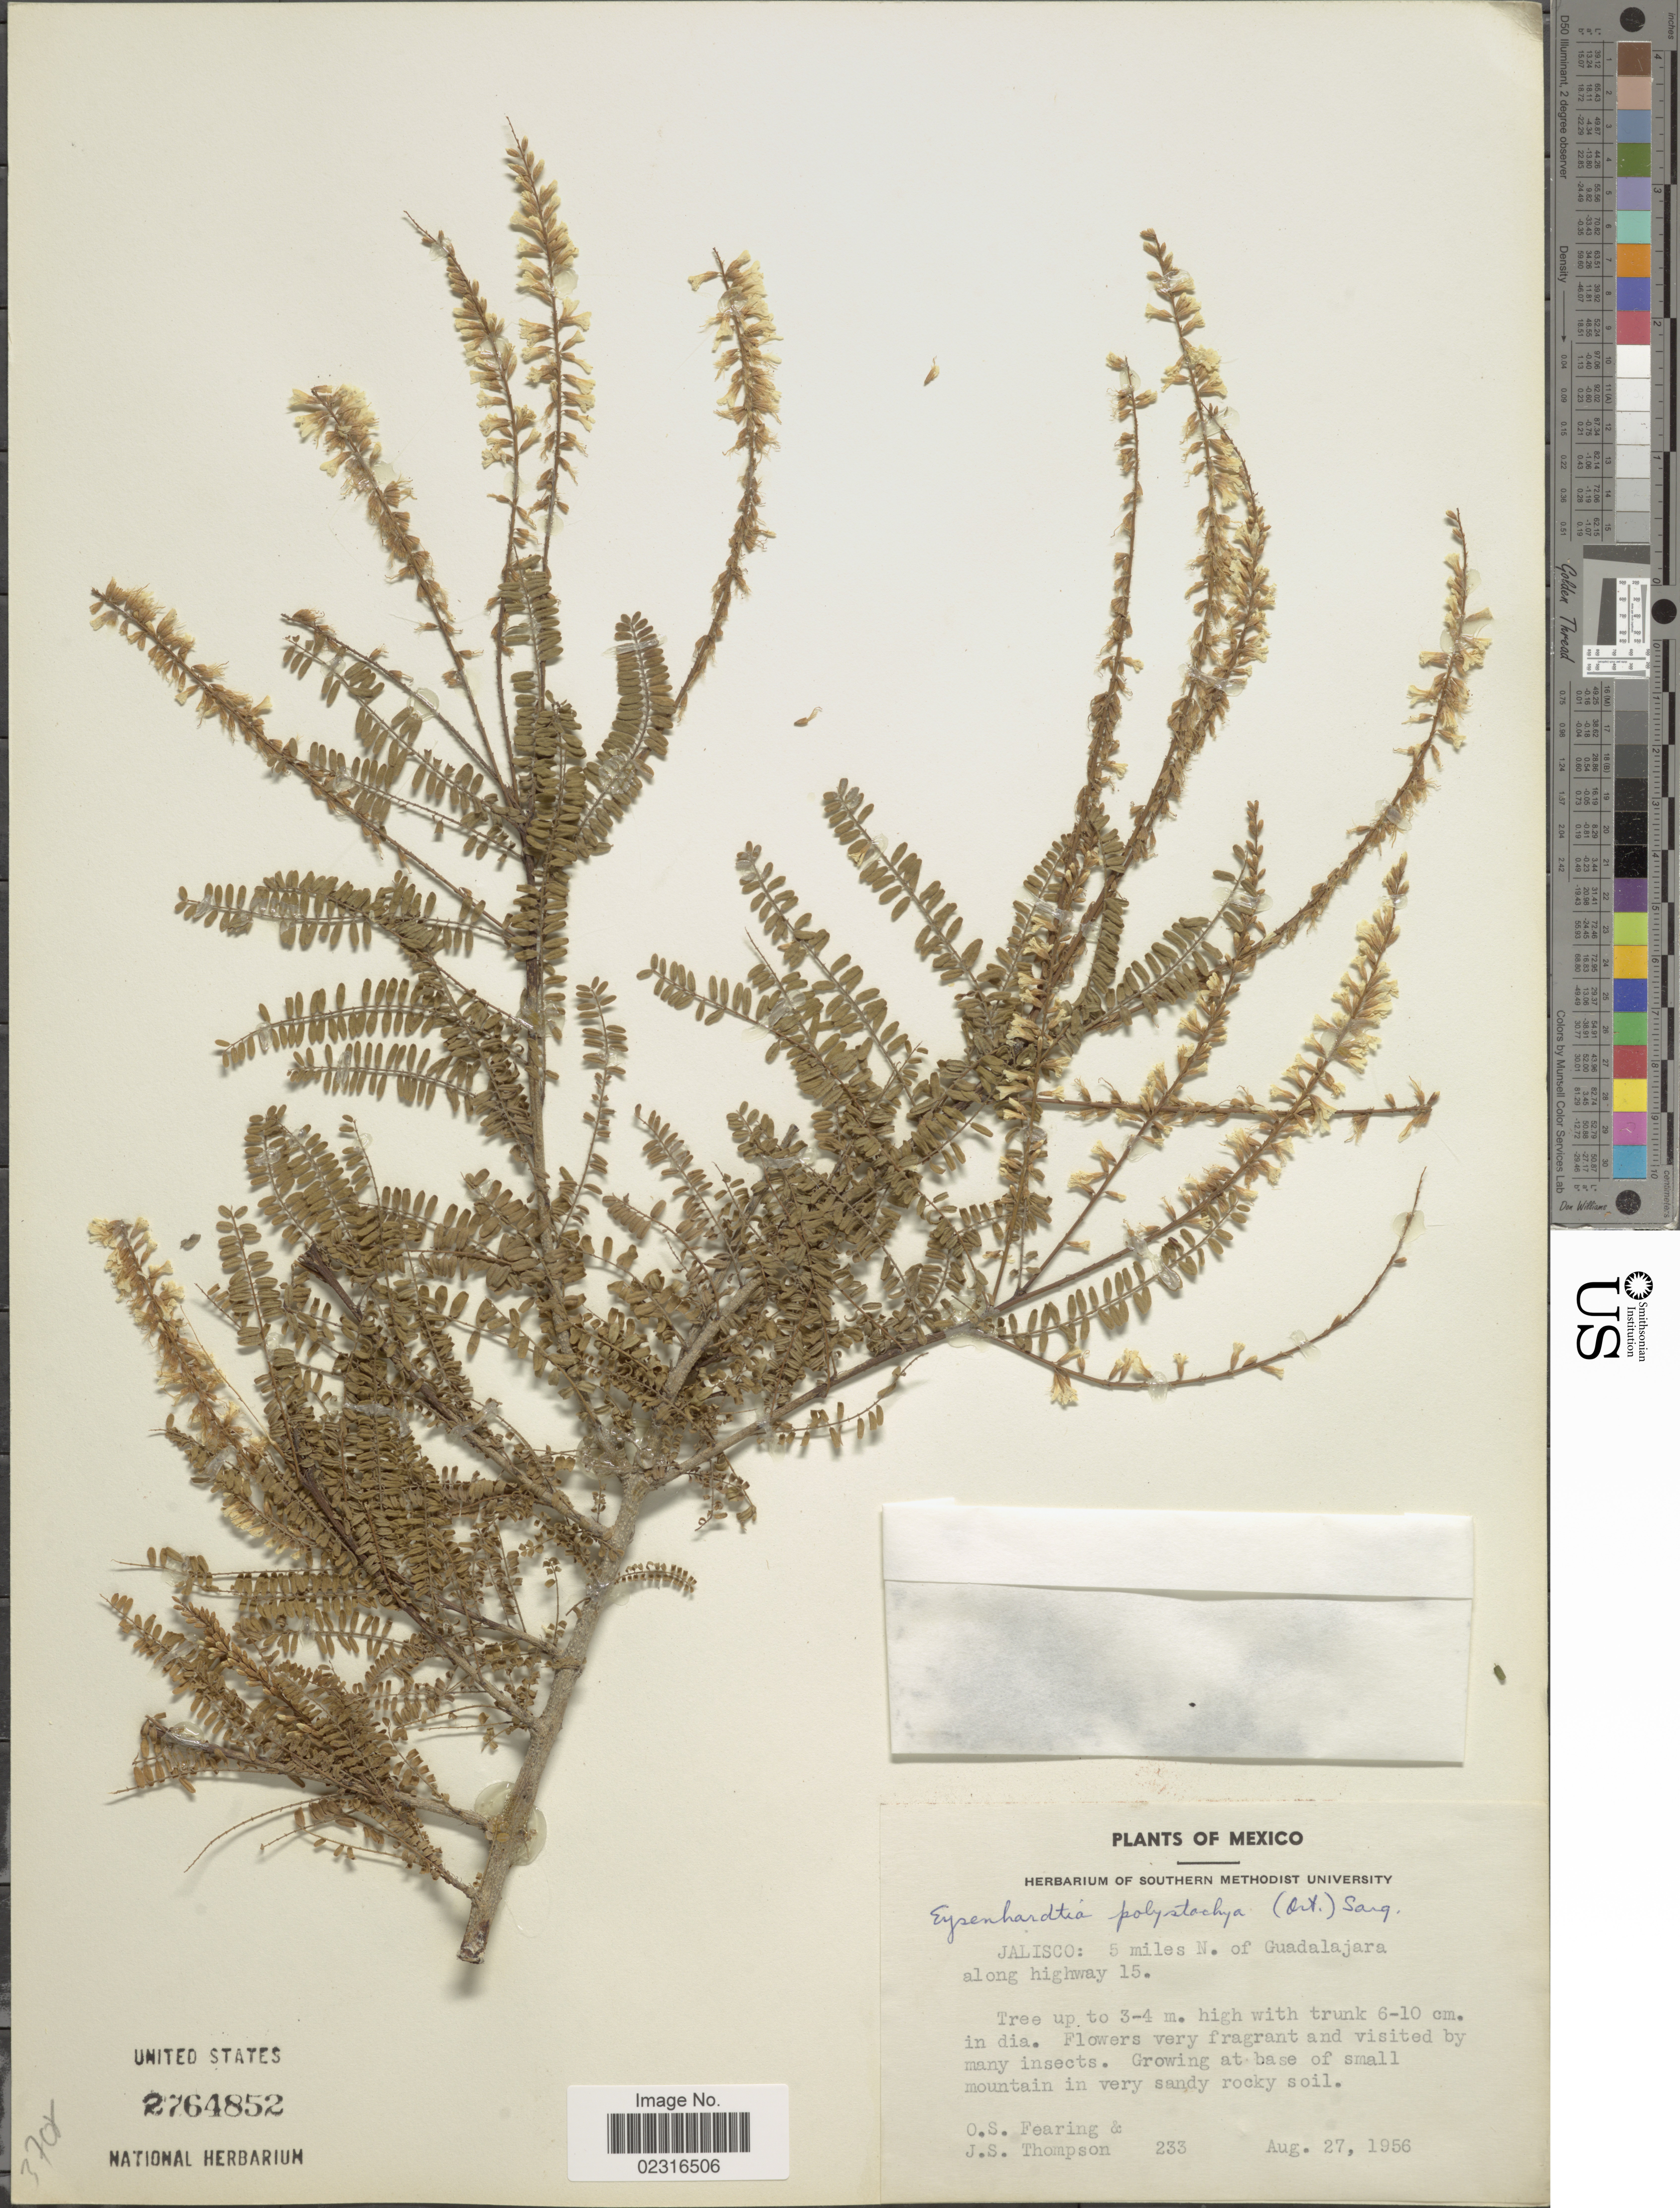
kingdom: Plantae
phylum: Tracheophyta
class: Magnoliopsida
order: Fabales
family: Fabaceae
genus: Eysenhardtia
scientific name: Eysenhardtia polystachya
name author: (Ortega) Sarg.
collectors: O. S. Fearing & J. S. Thompson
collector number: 233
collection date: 1956-08-27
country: Mexico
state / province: Jalisco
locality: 5 miles N. of Guadalajara along highway 15, at base of mountain.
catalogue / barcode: US 2764852